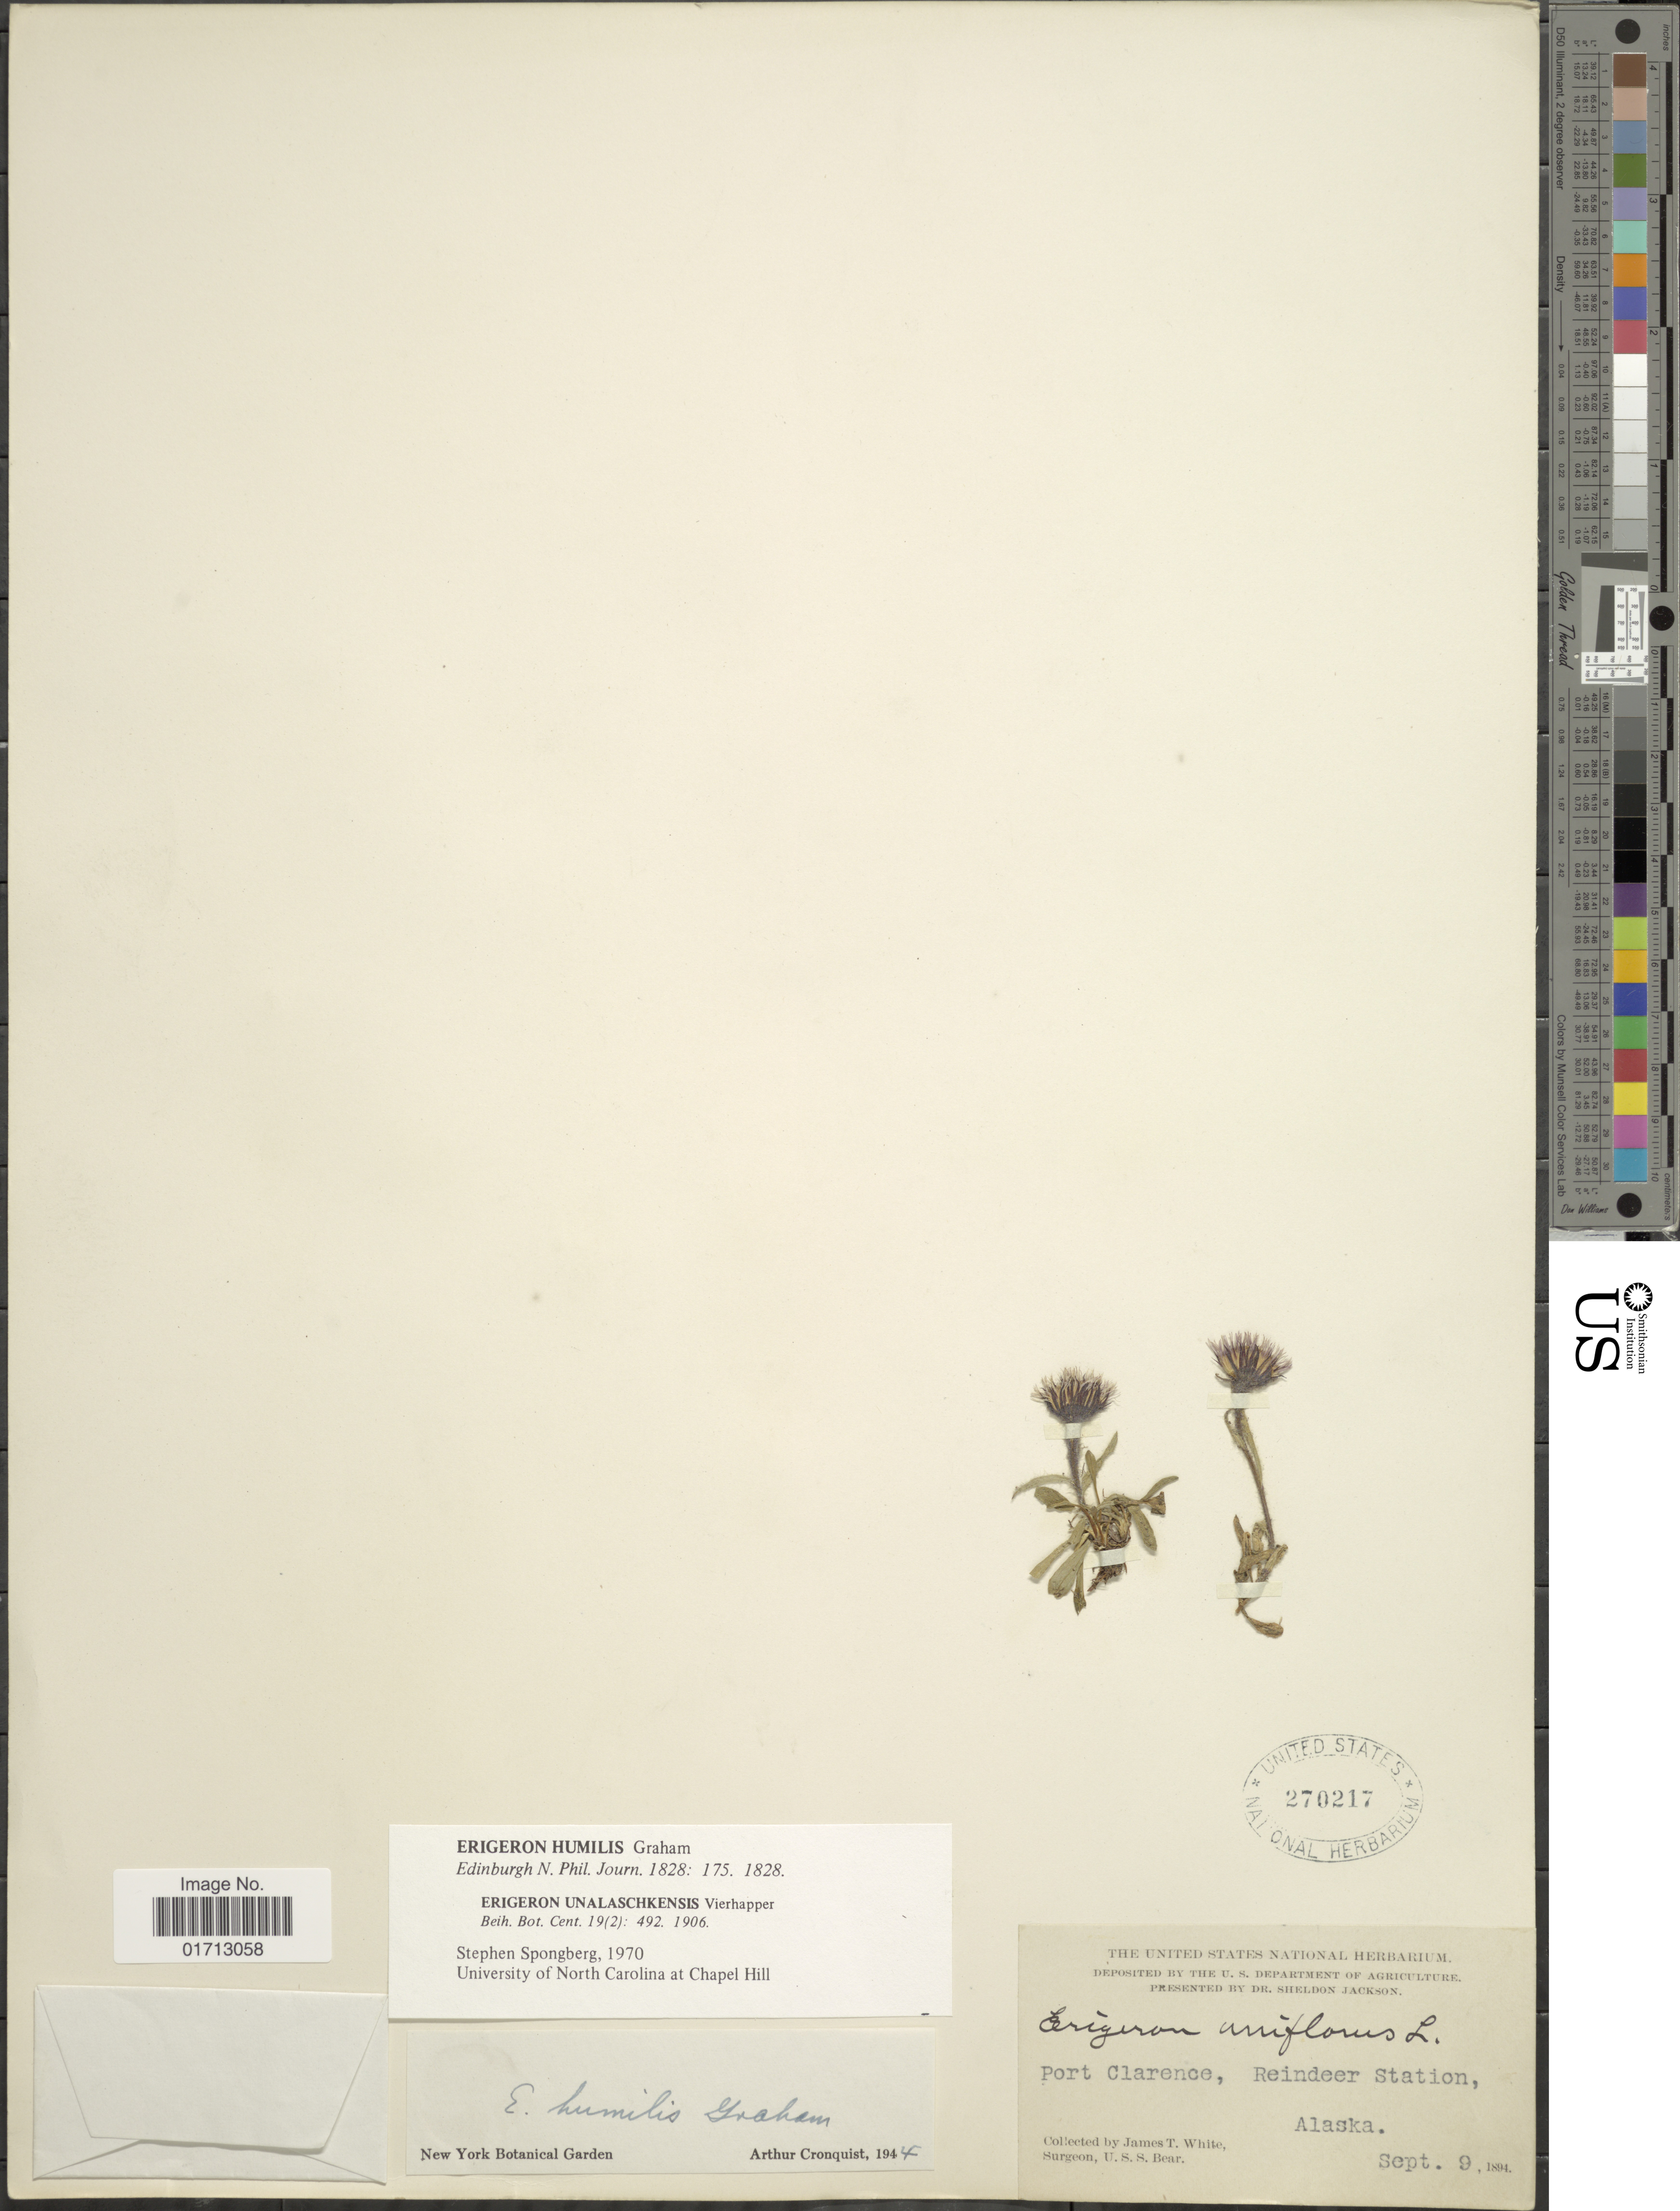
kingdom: Plantae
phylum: Tracheophyta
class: Magnoliopsida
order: Asterales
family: Asteraceae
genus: Erigeron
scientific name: Erigeron humilis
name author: Graham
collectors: J. T. White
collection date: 1894-09-09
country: United States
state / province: Alaska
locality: Port Clarence, Reindeer Station.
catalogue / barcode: US 270217